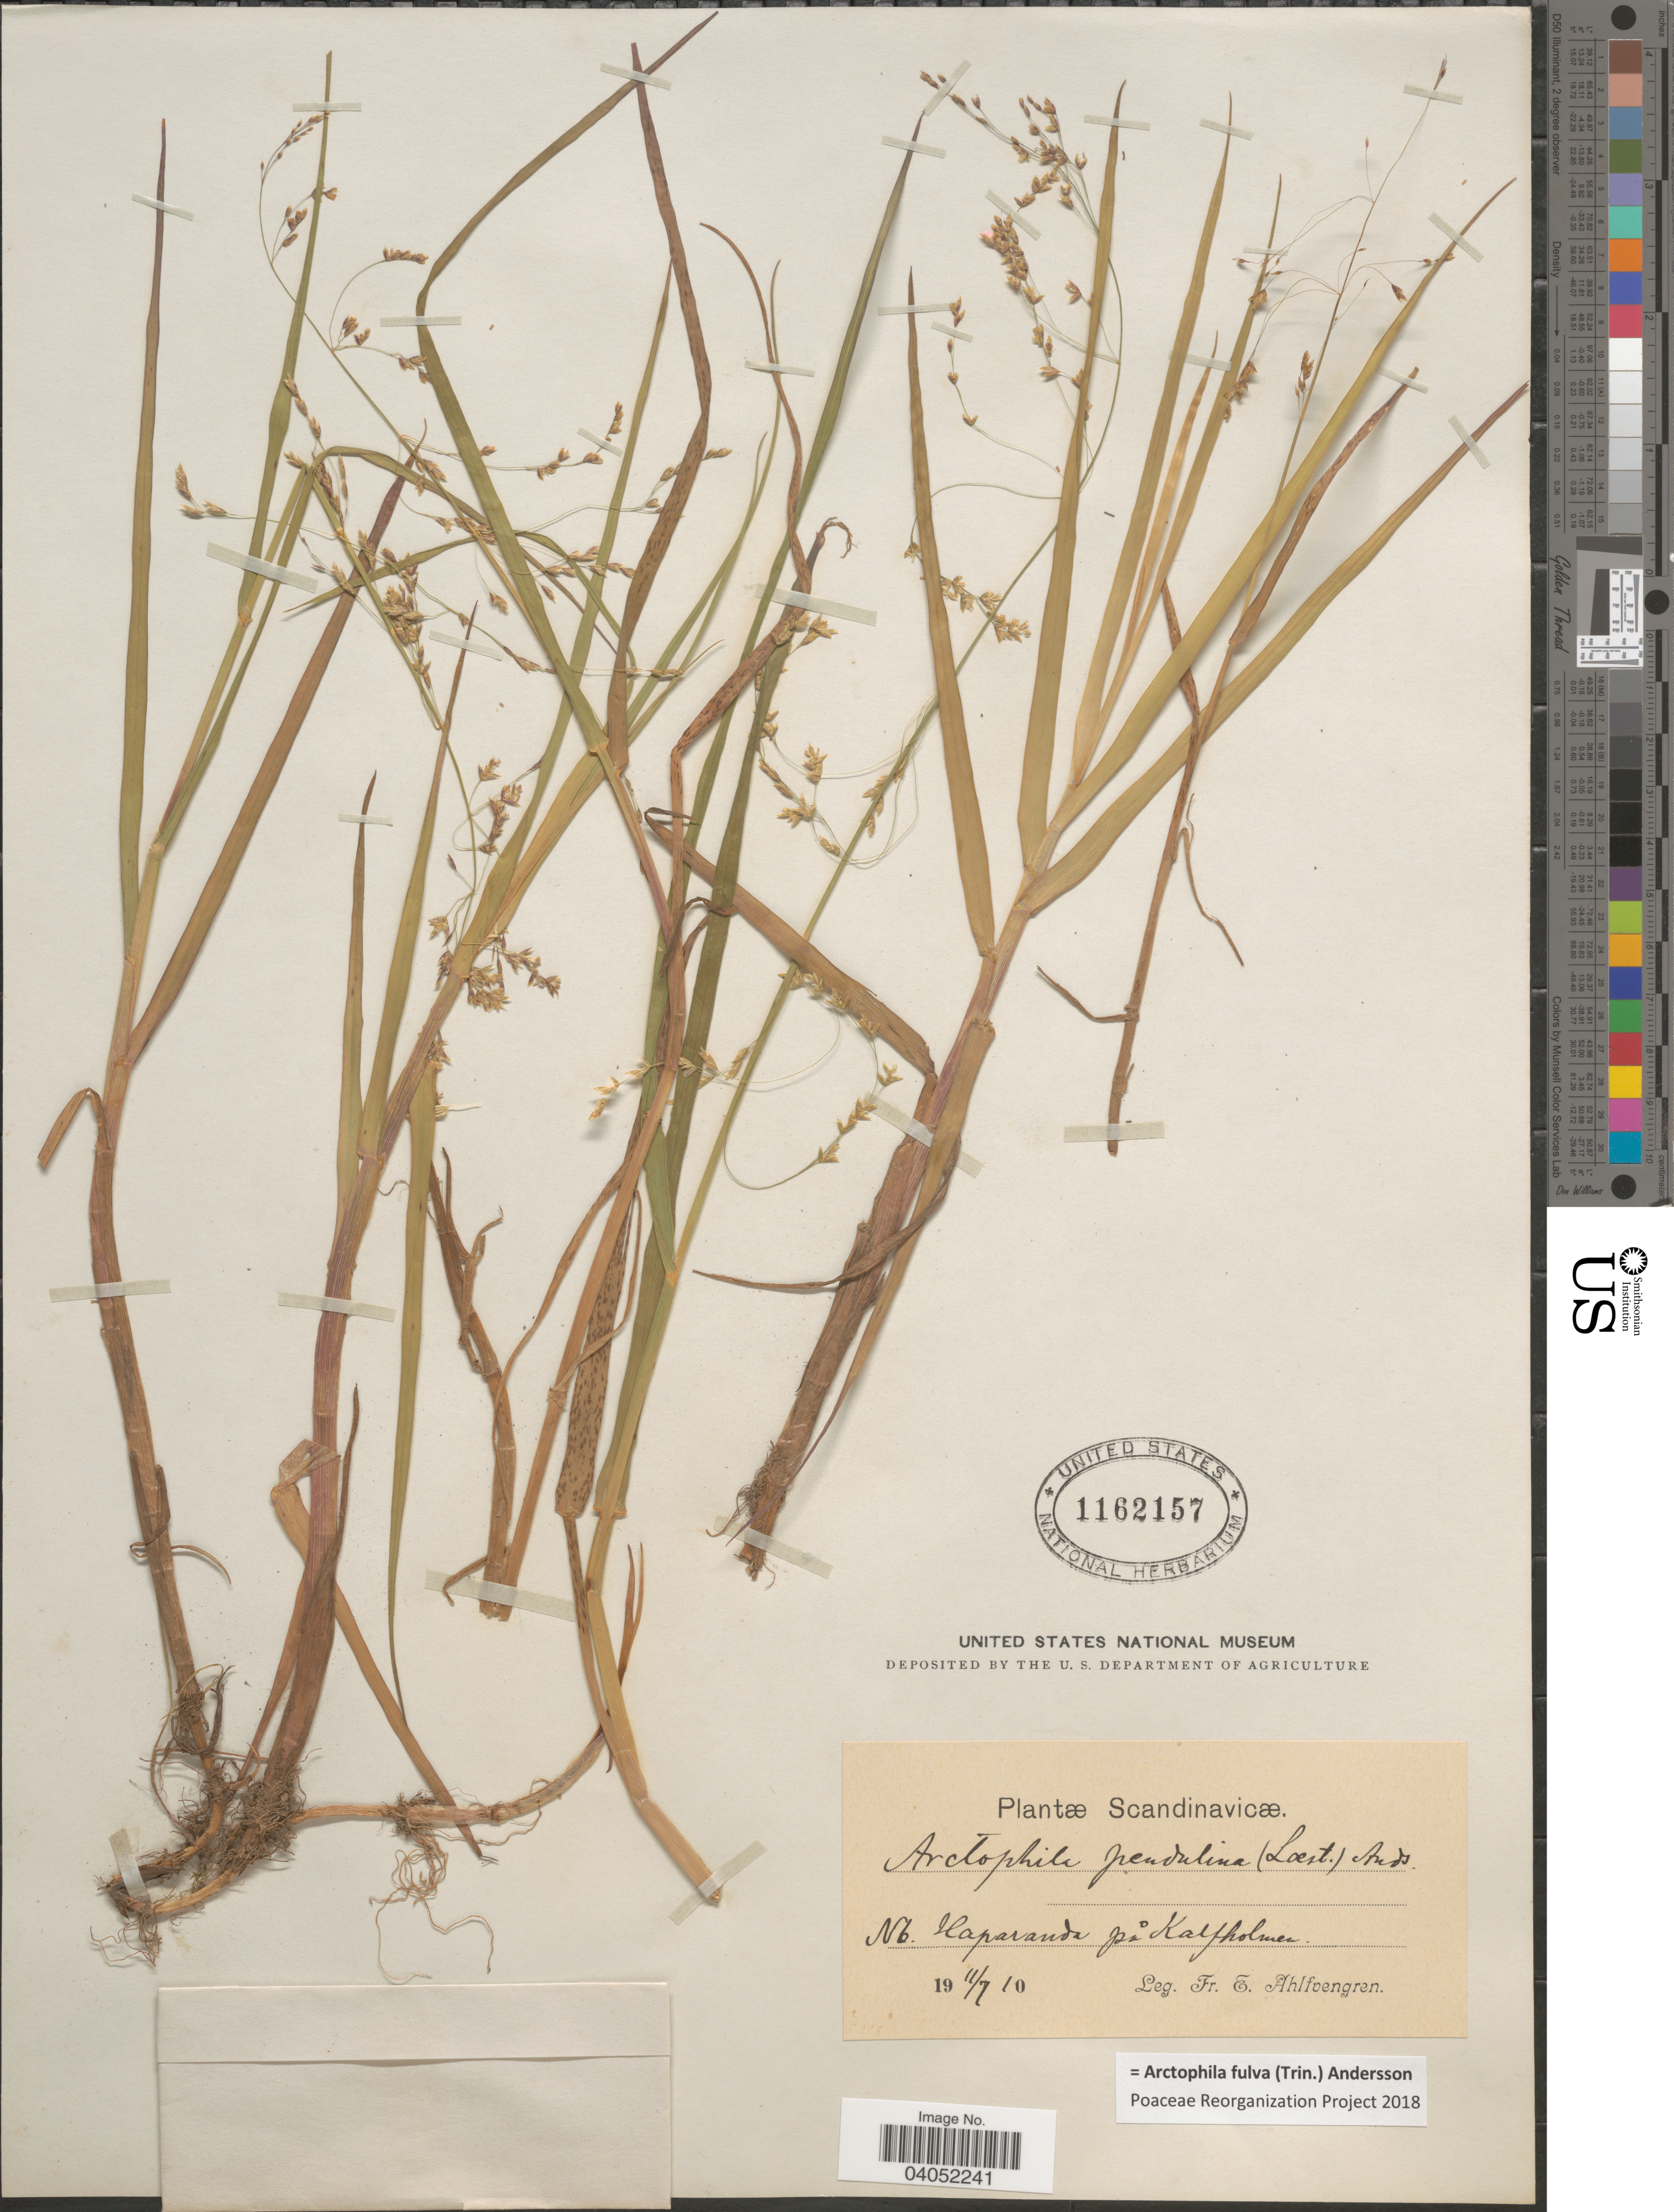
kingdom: Plantae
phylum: Tracheophyta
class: Liliopsida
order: Poales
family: Poaceae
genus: Arctophila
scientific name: Arctophila fulva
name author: (Trin.) Andersson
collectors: E. Ahlfvengren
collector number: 6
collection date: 1910-07-11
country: Sweden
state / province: Norrbotten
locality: Scandinavicæ. Nb. Haparanda på Kalfholmen.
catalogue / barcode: US 1162157